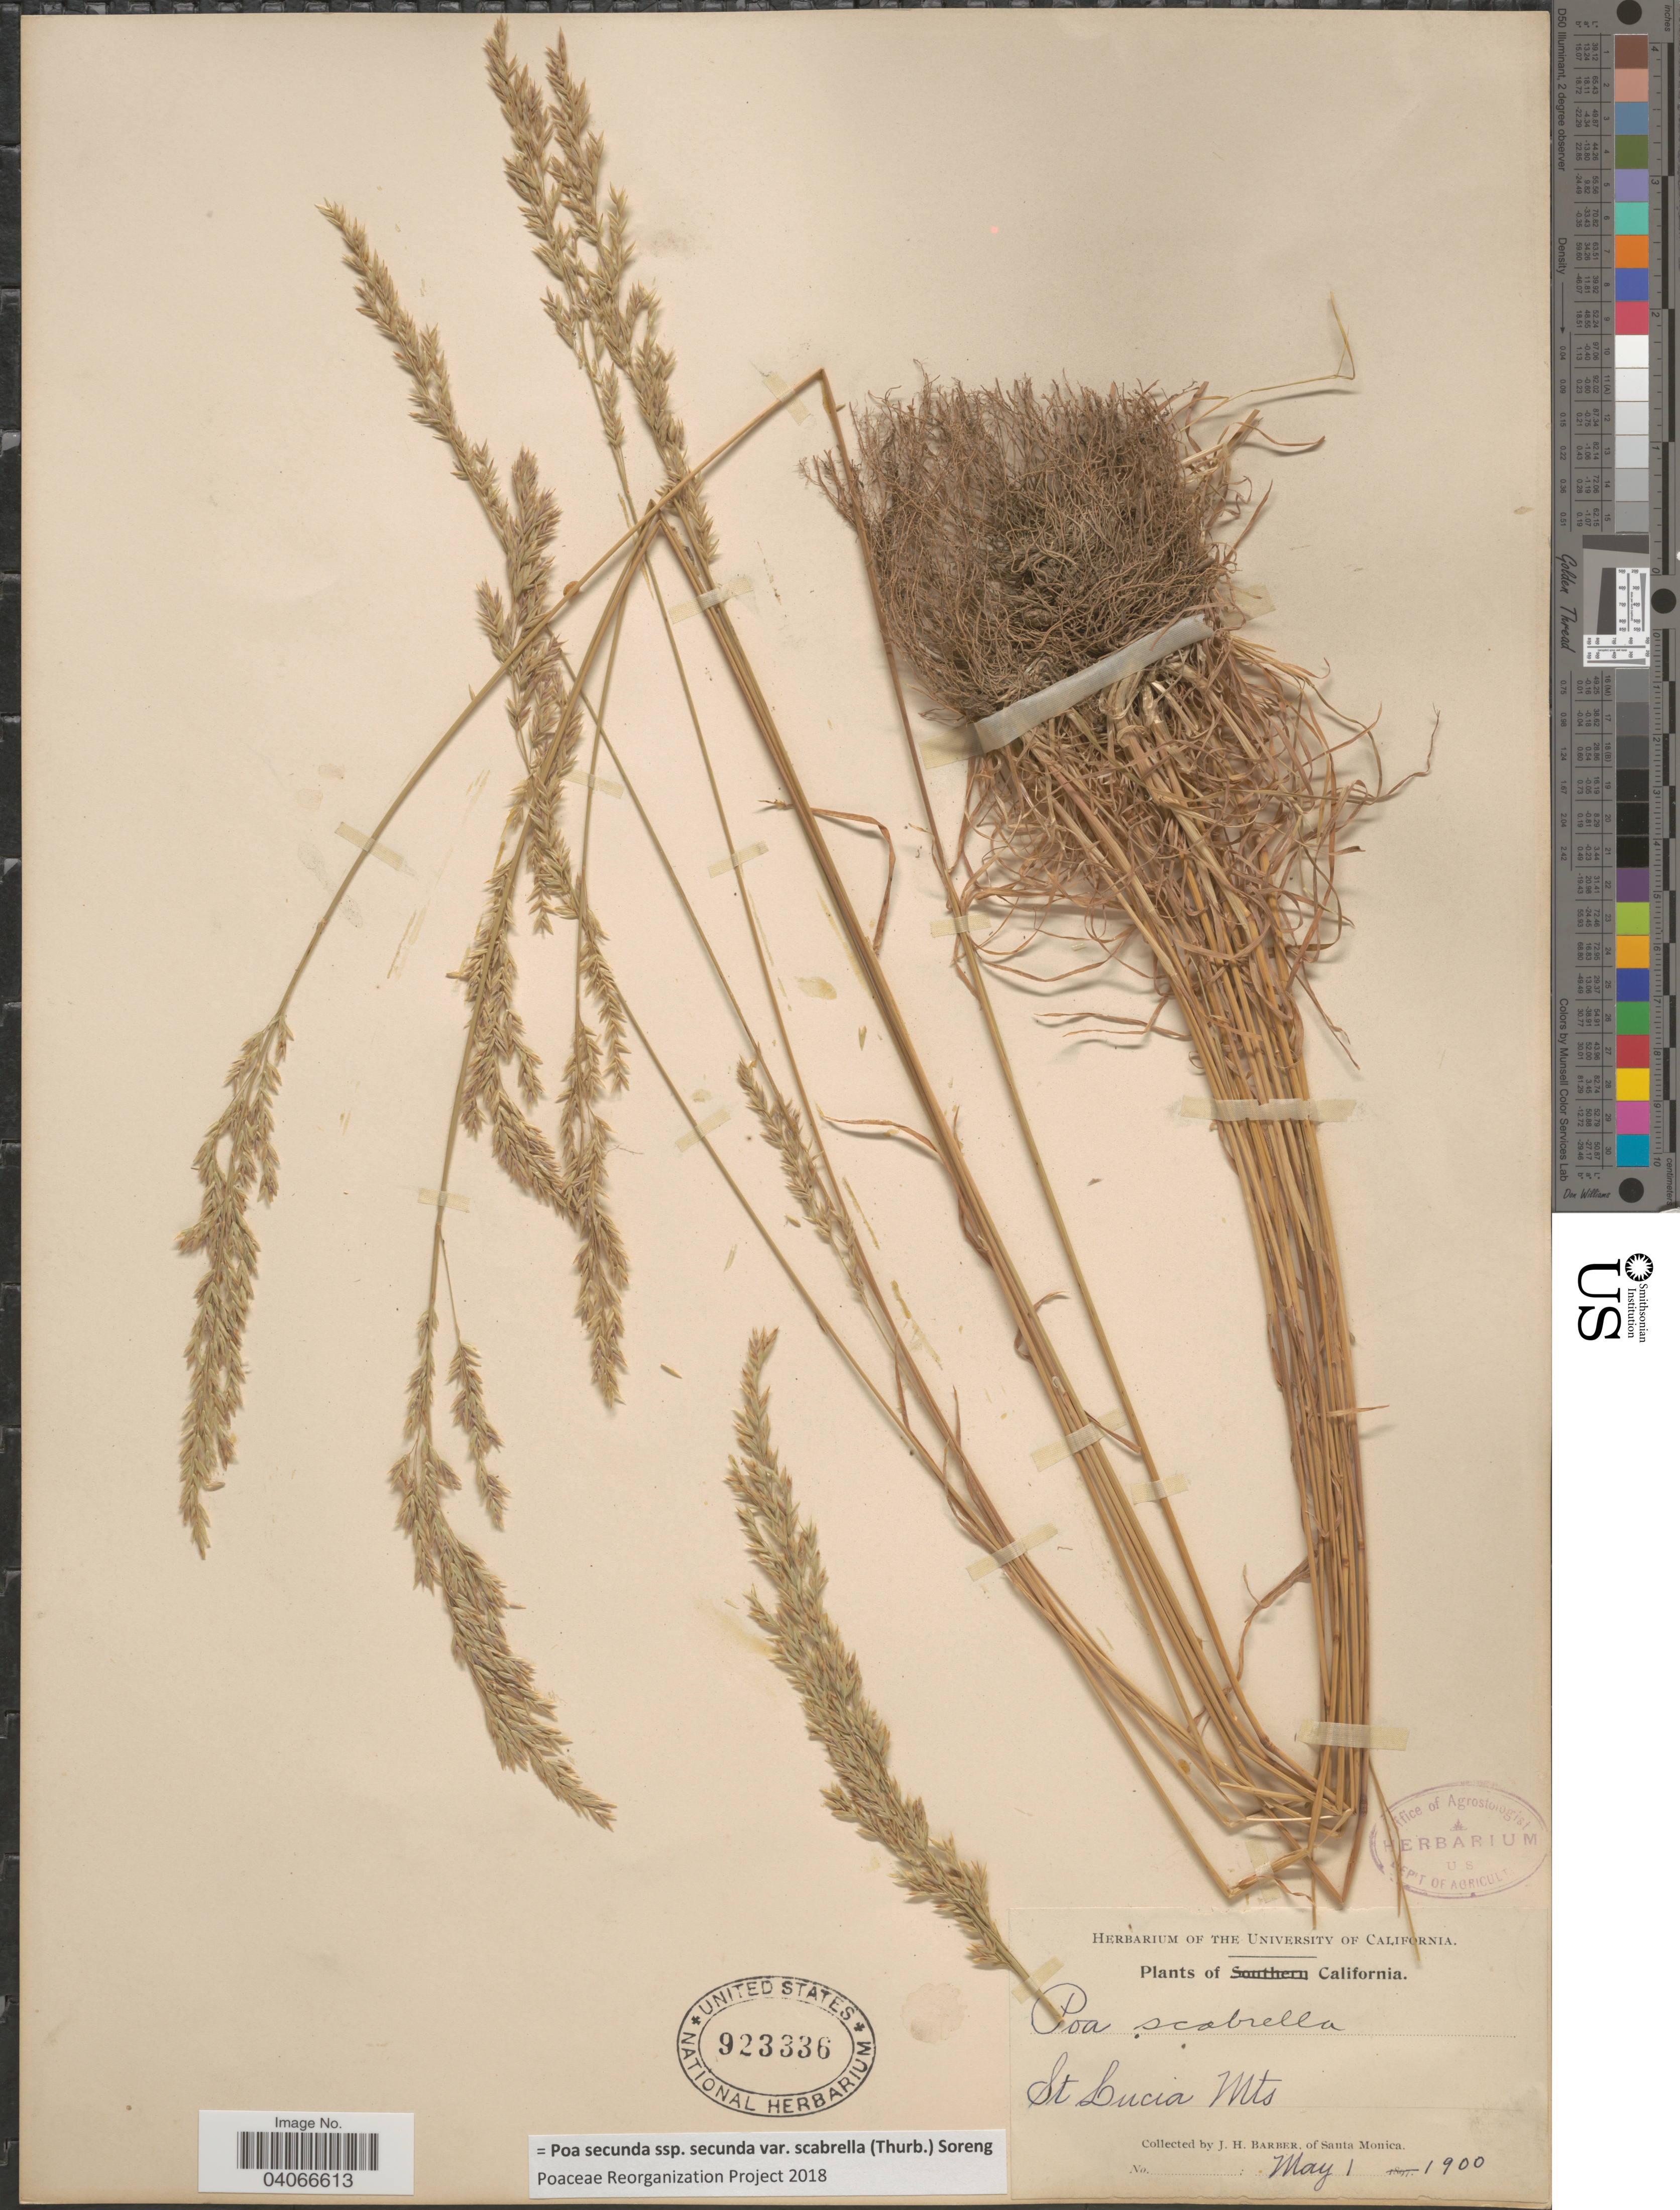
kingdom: Plantae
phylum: Tracheophyta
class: Liliopsida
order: Poales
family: Poaceae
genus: Poa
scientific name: Poa secunda subsp. secunda var. scabrella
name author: (Thurb.) Soreng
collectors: J. Barber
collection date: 1900-05-01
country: United States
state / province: California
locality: St Lucia Mts.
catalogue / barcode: US 923336